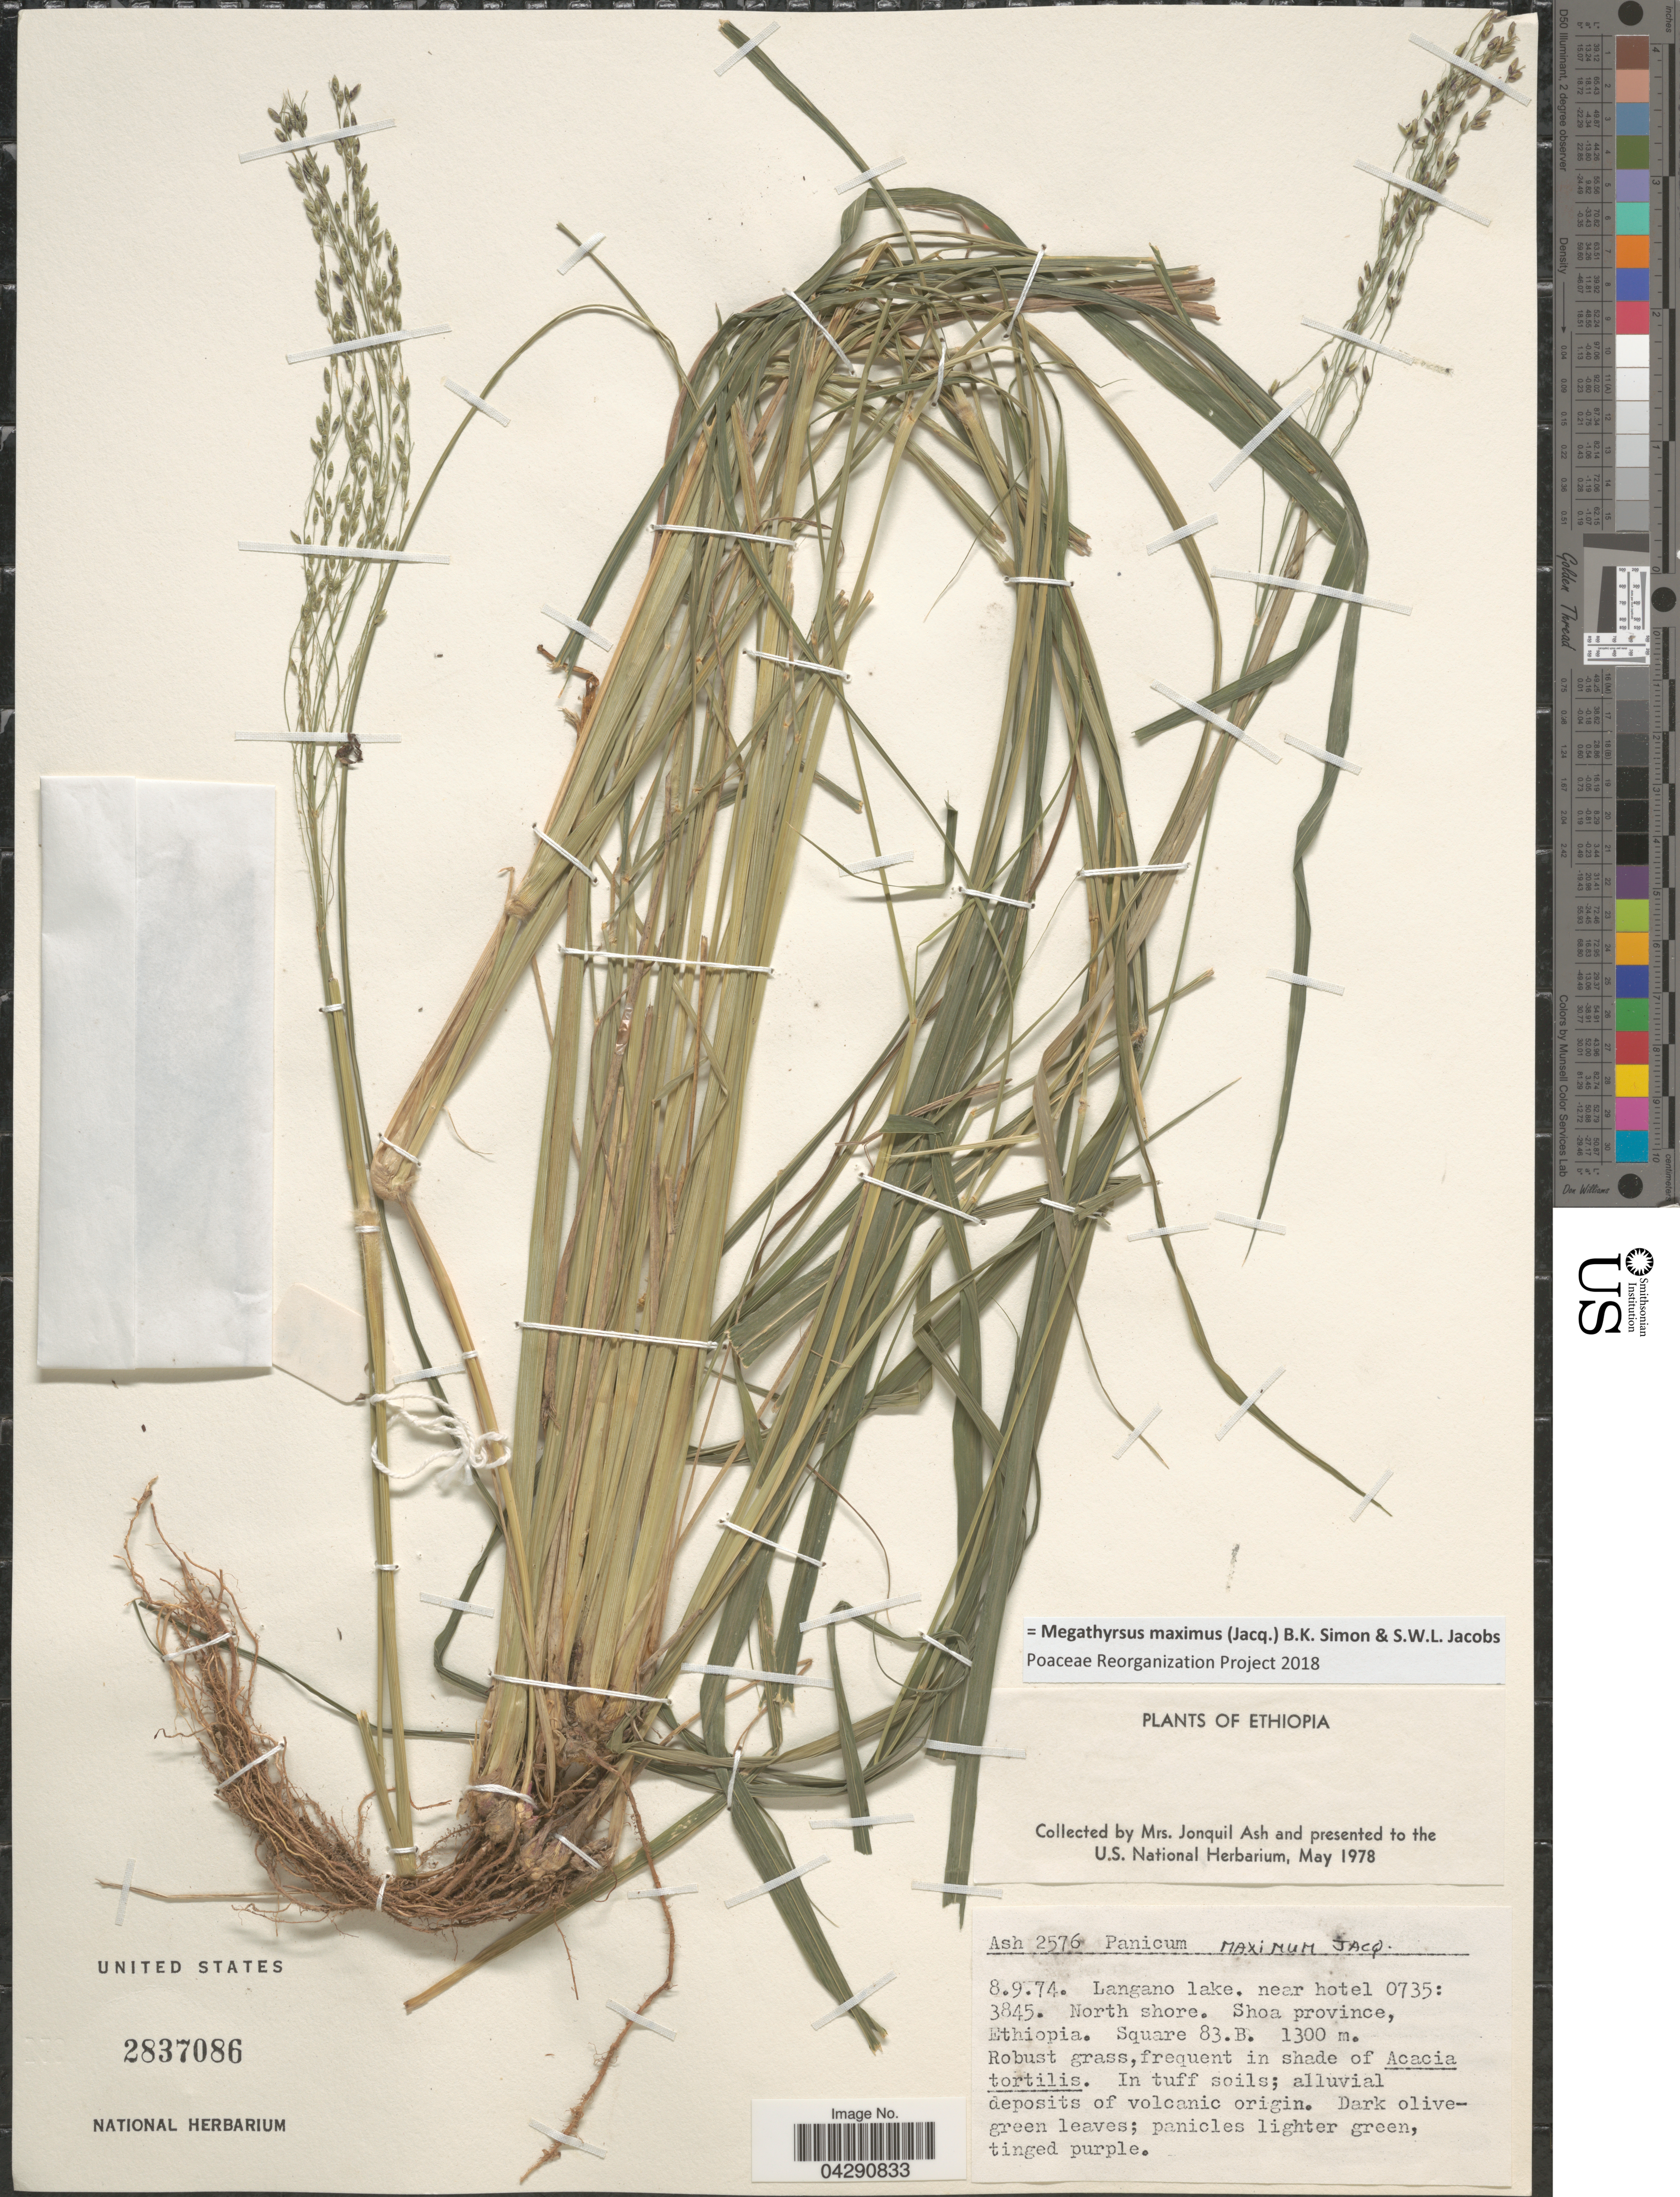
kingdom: Plantae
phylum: Tracheophyta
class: Liliopsida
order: Poales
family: Poaceae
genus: Megathyrsus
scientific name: Megathyrsus maximus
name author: (Jacq.) B.K. Simon & S.W.L. Jacobs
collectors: J. Ash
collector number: Ash 2576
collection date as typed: Transcribed d/m/y: 8/9/74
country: Ethiopia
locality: Langano lake. near hotel 0735:3845. North shore. Shoa province.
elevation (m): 1300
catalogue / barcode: US 2837086